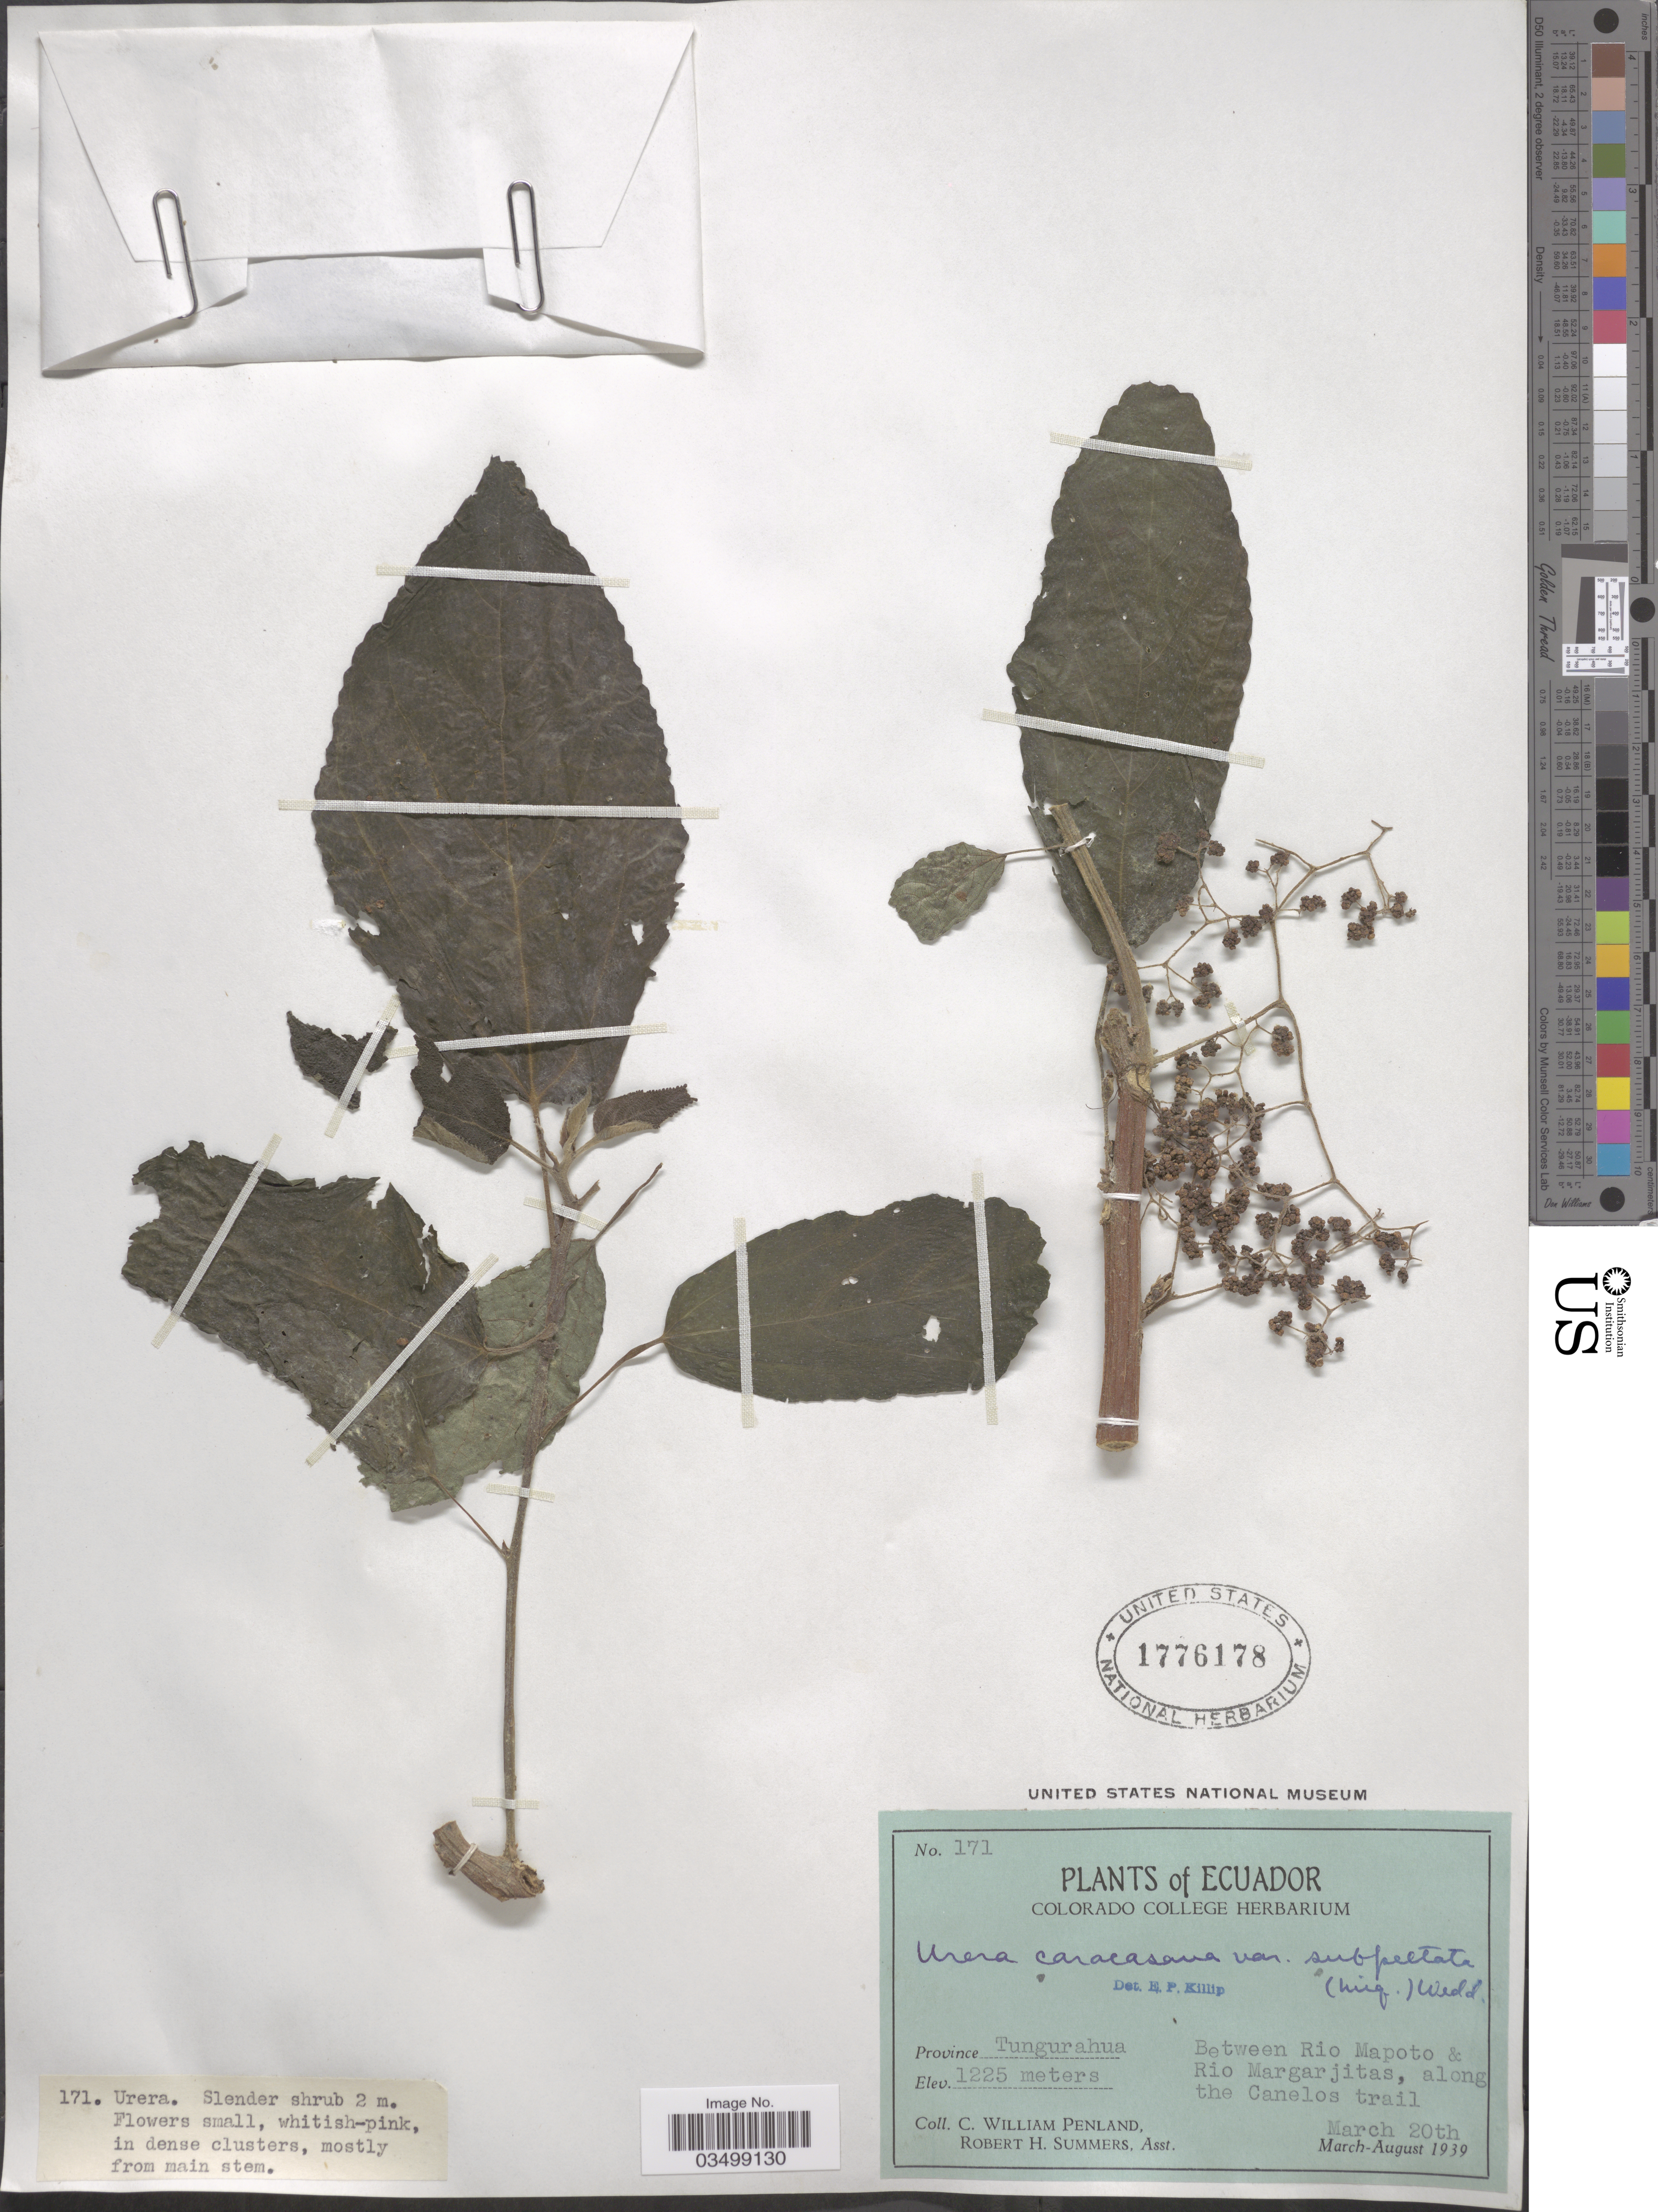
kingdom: Plantae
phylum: Tracheophyta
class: Magnoliopsida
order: Rosales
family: Urticaceae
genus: Urera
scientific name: Urera caracasana var. subpeltata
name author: (Miq.) Wedd.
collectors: C. W. Penland & R. Summers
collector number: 171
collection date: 1939-03-20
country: Ecuador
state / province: Tungurahua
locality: Between Rio Mapoto & Rio Margarjitas, along the Canelos trail.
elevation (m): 1225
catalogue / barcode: US 1776178